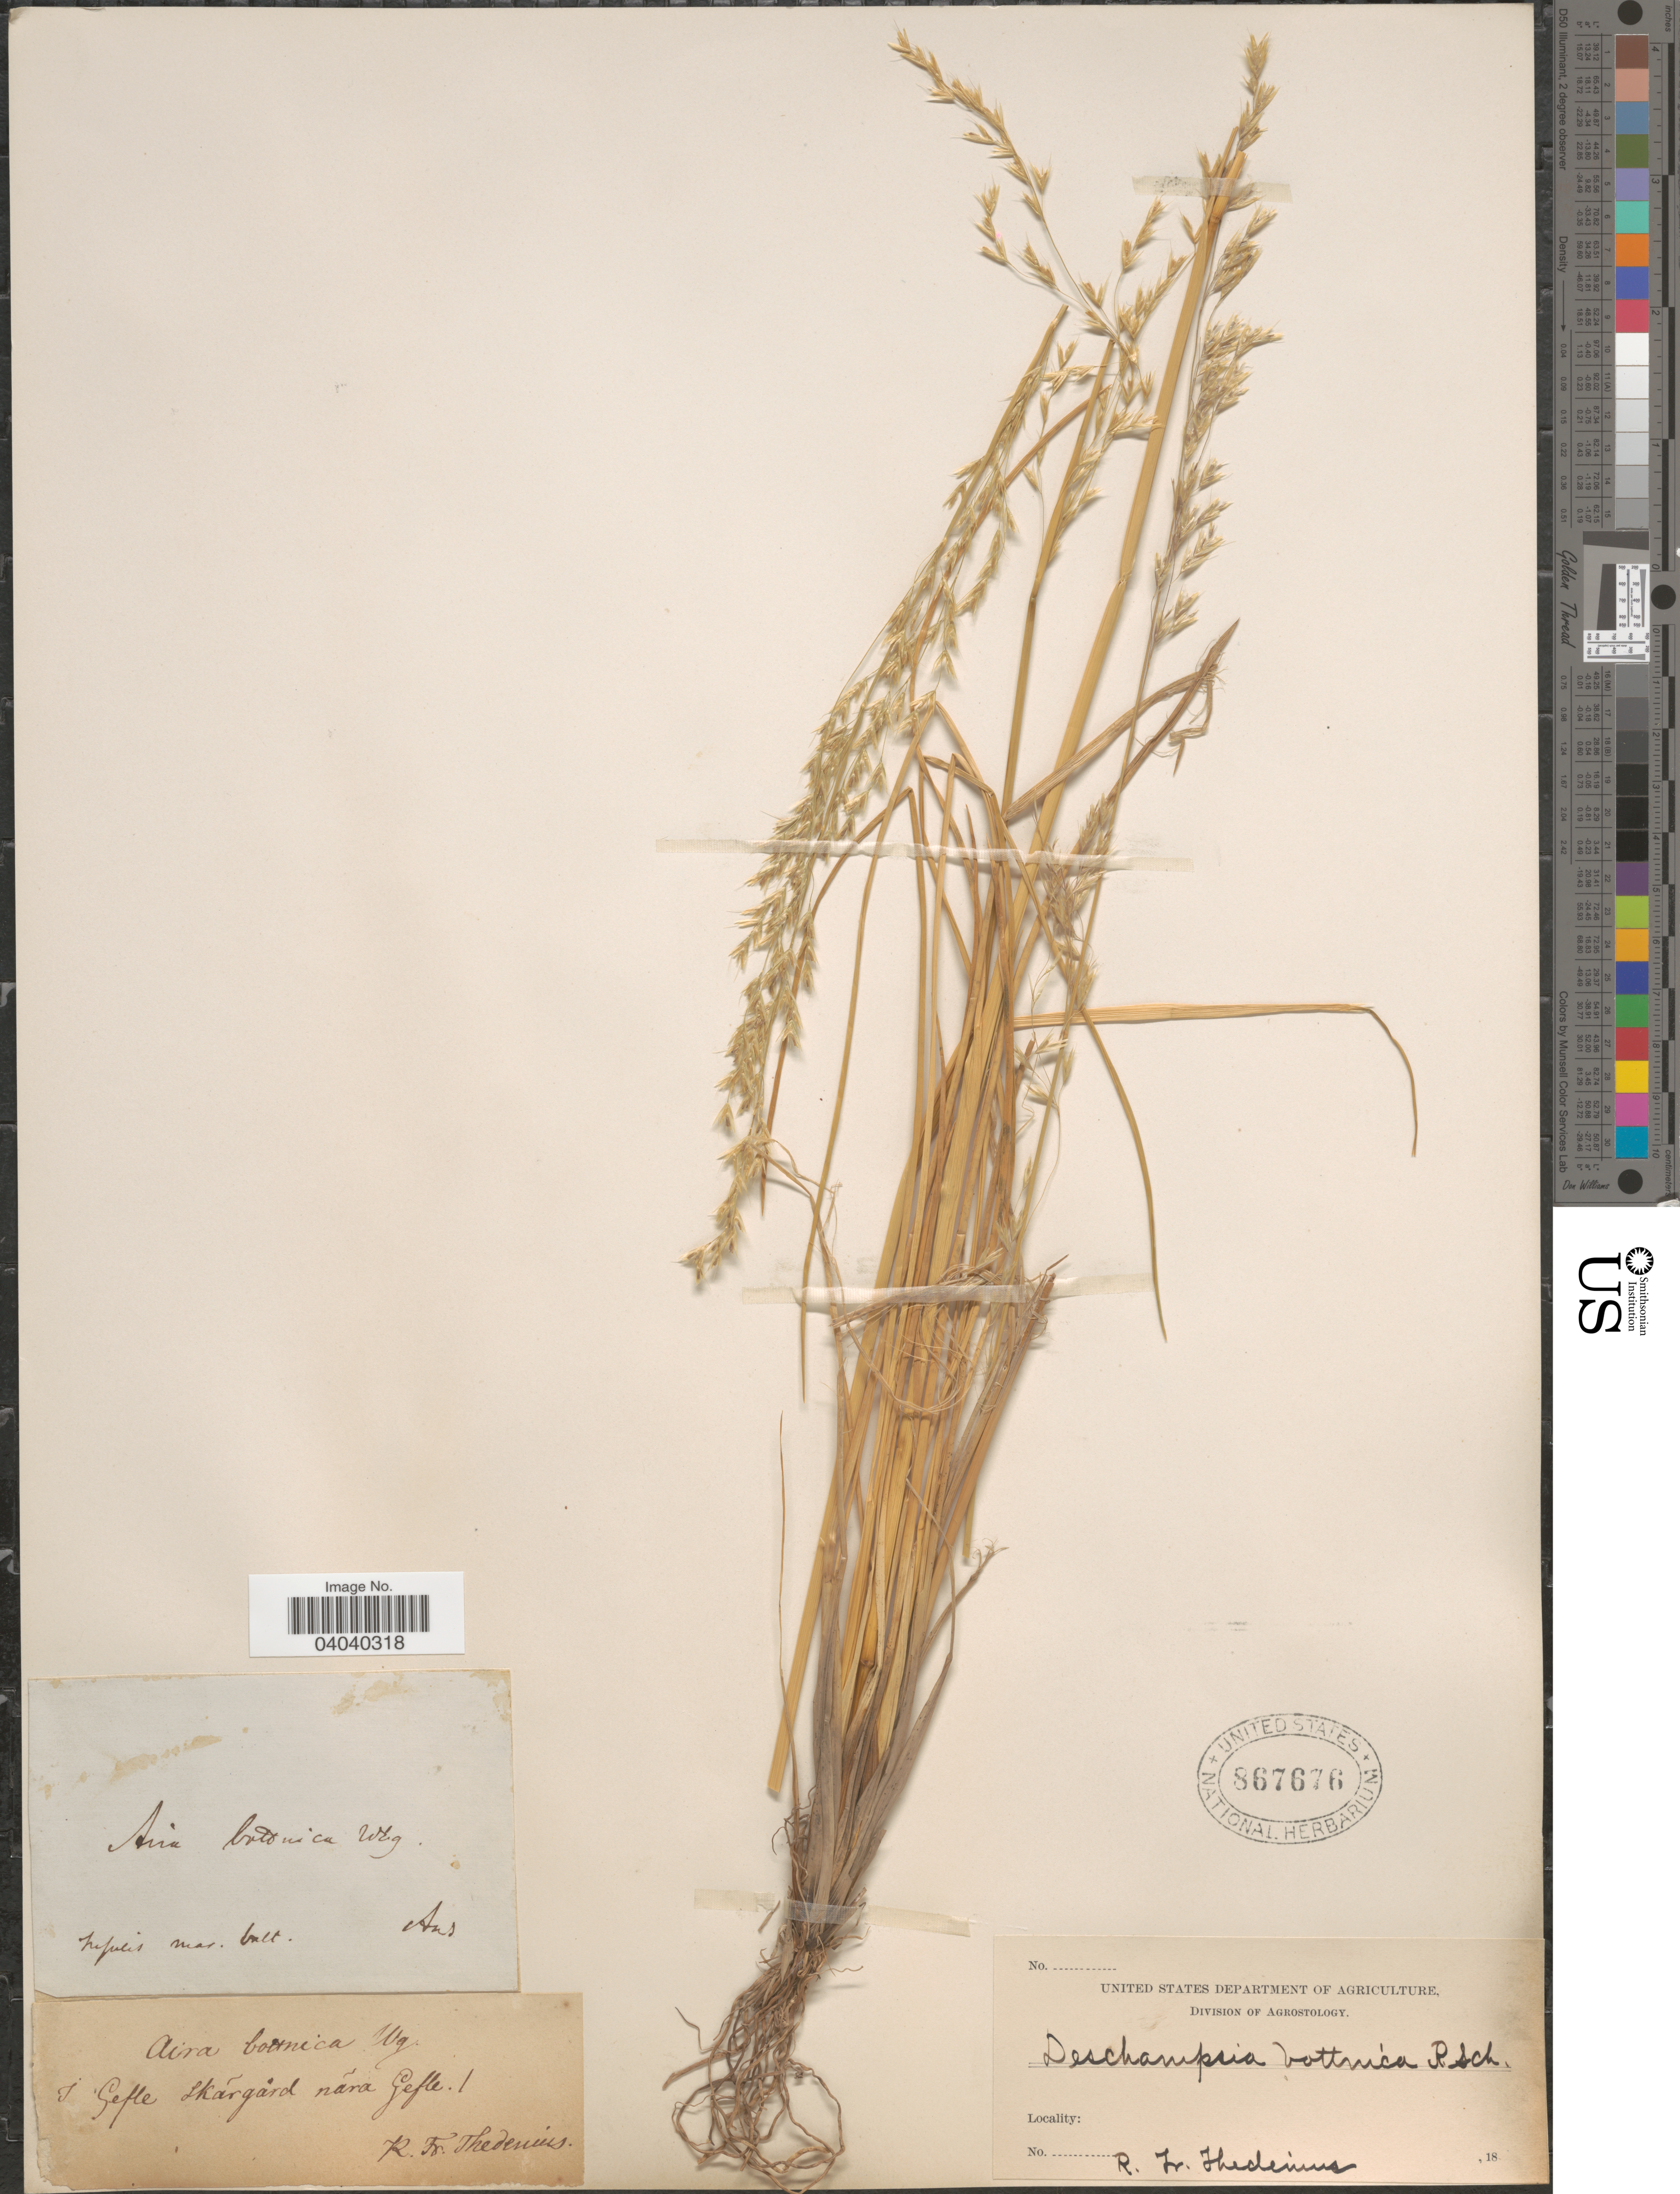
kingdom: Plantae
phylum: Tracheophyta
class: Liliopsida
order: Poales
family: Poaceae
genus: Deschampsia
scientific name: Deschampsia bottnica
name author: (Wahlenb.) Trin.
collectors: R. Thedenius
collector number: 1 ?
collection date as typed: Aug 18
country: Sweden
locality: S Gefle Skárgård nára Gefle.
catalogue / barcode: US 867676